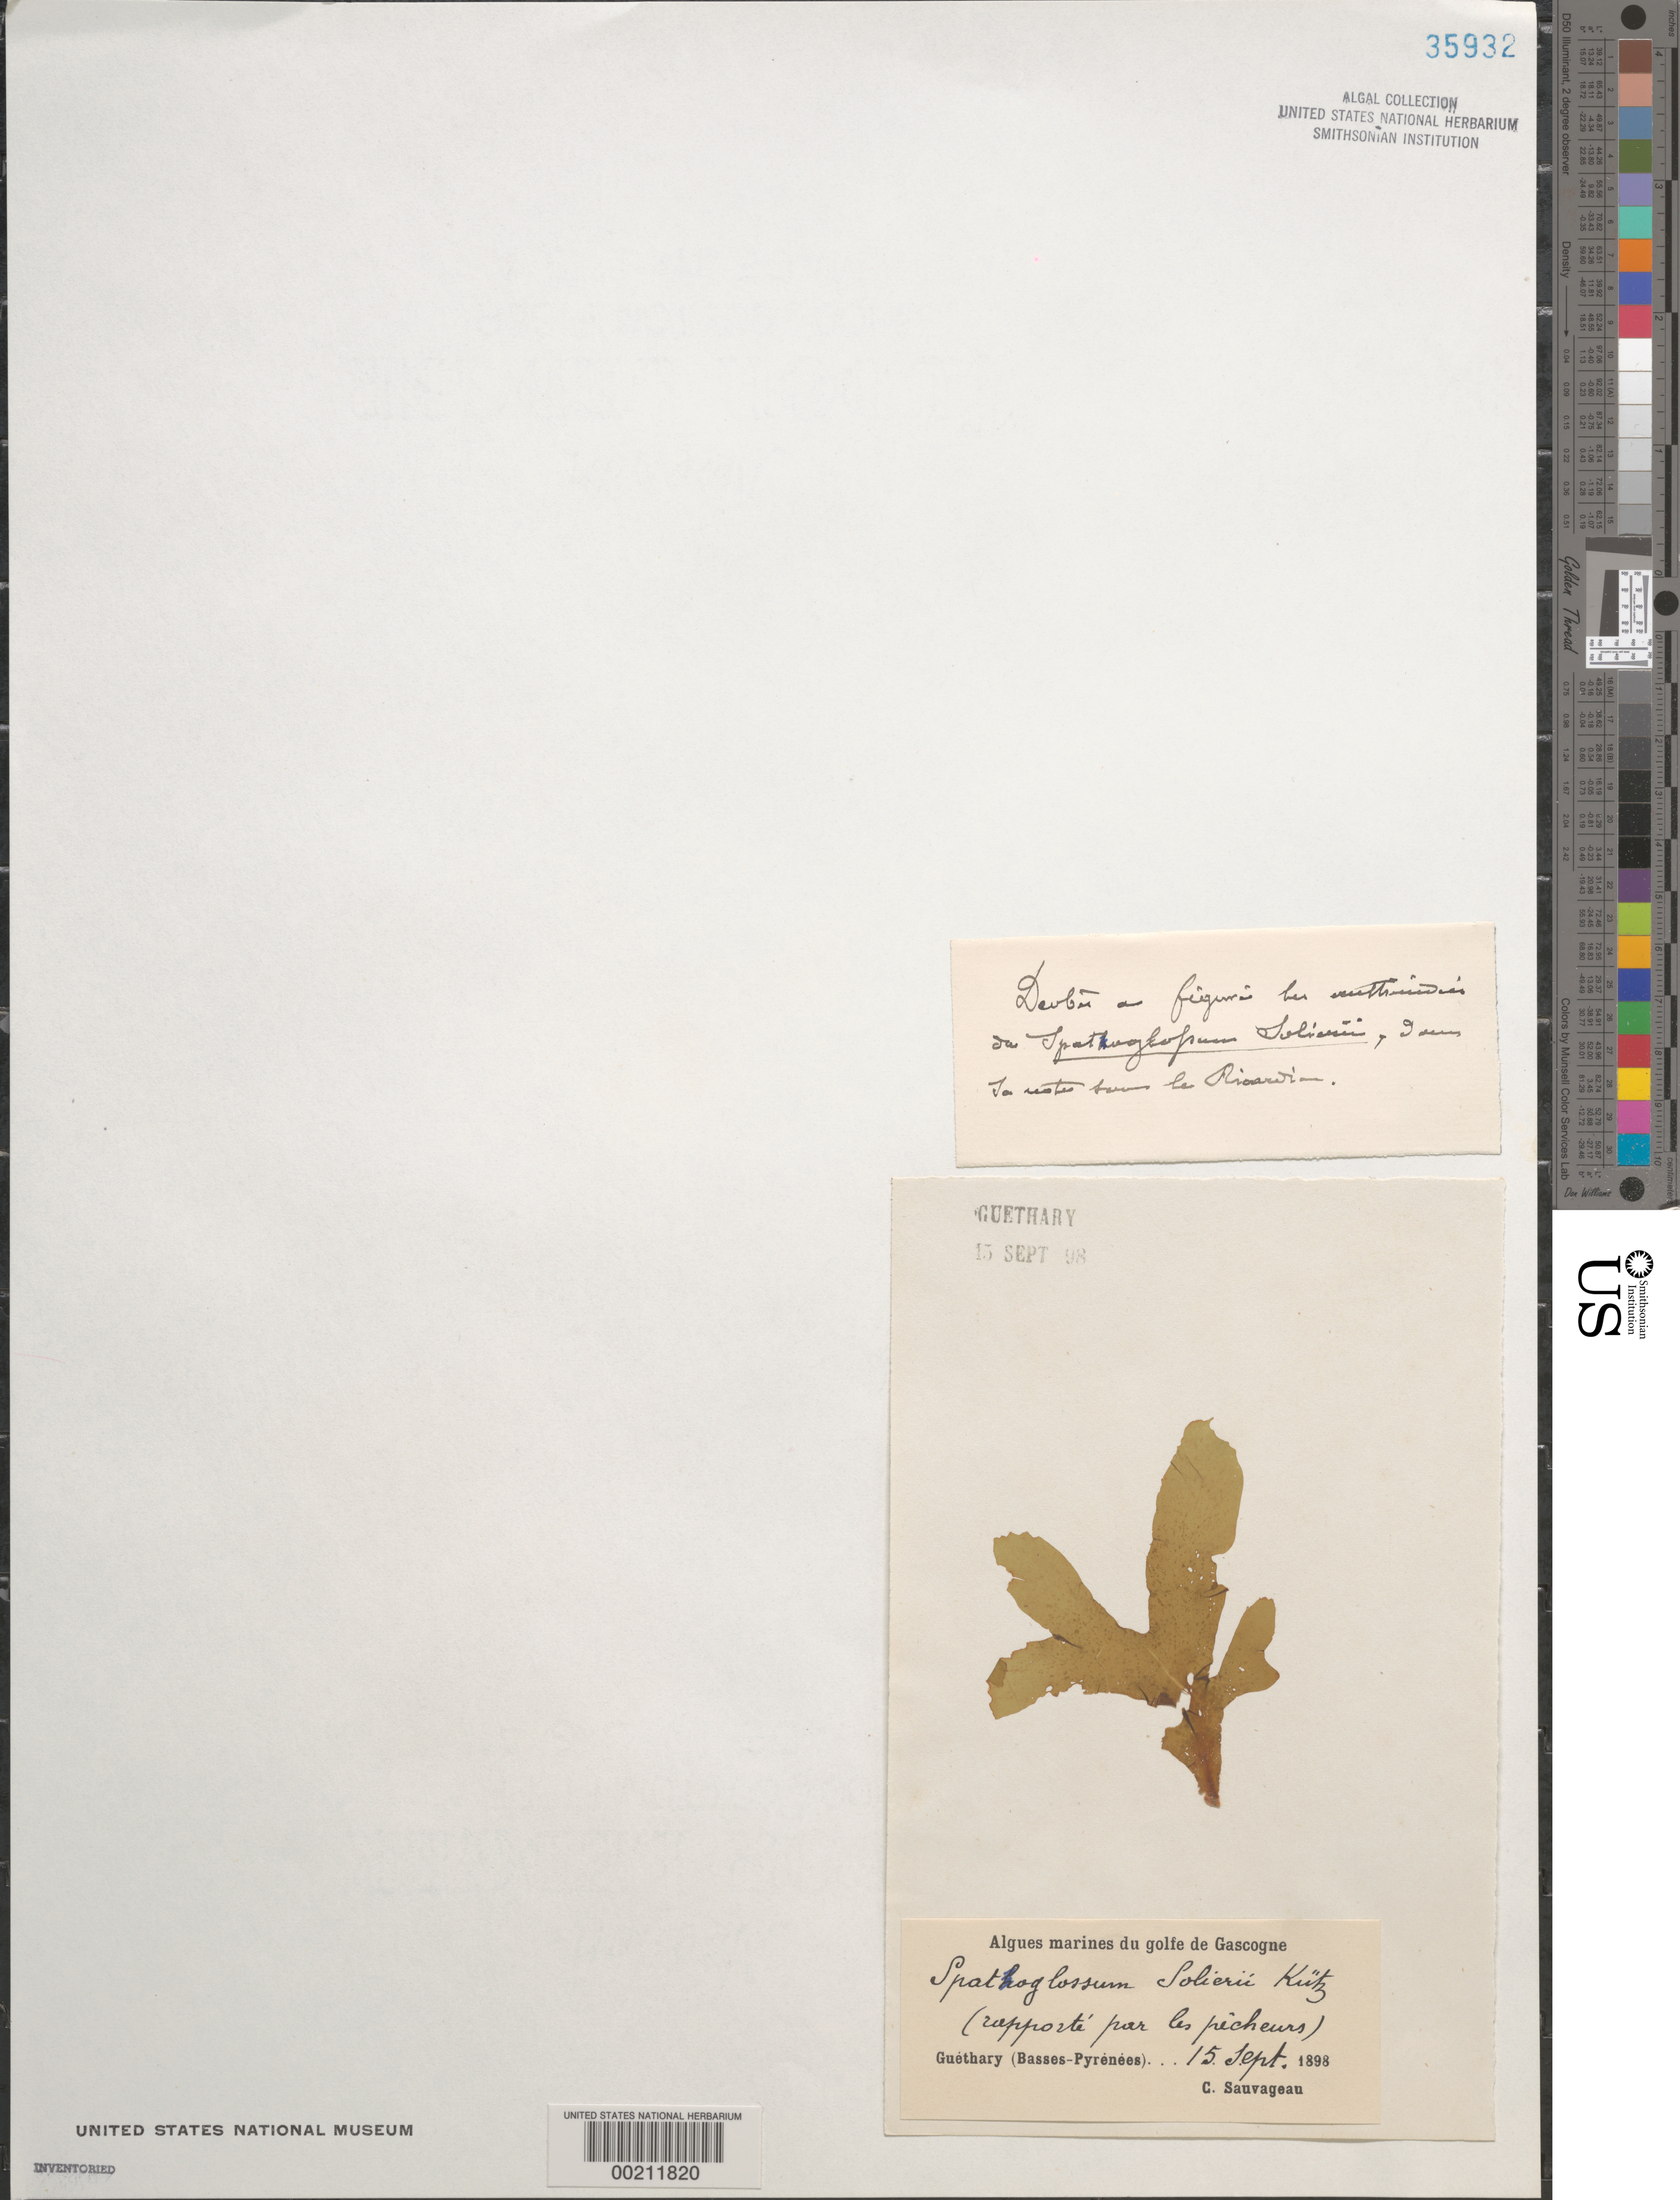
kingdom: Chromista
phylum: Ochrophyta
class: Phaeophyceae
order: Dictyotales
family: Dictyotaceae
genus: Spatoglossum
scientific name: Spatoglossum solierii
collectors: C. F. Sauvageau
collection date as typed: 15 Sep 1898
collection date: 1898-09-15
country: France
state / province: Nouvelle-Aquitaine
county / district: Pyrénées-Atlantiques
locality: Guethary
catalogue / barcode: US 35932